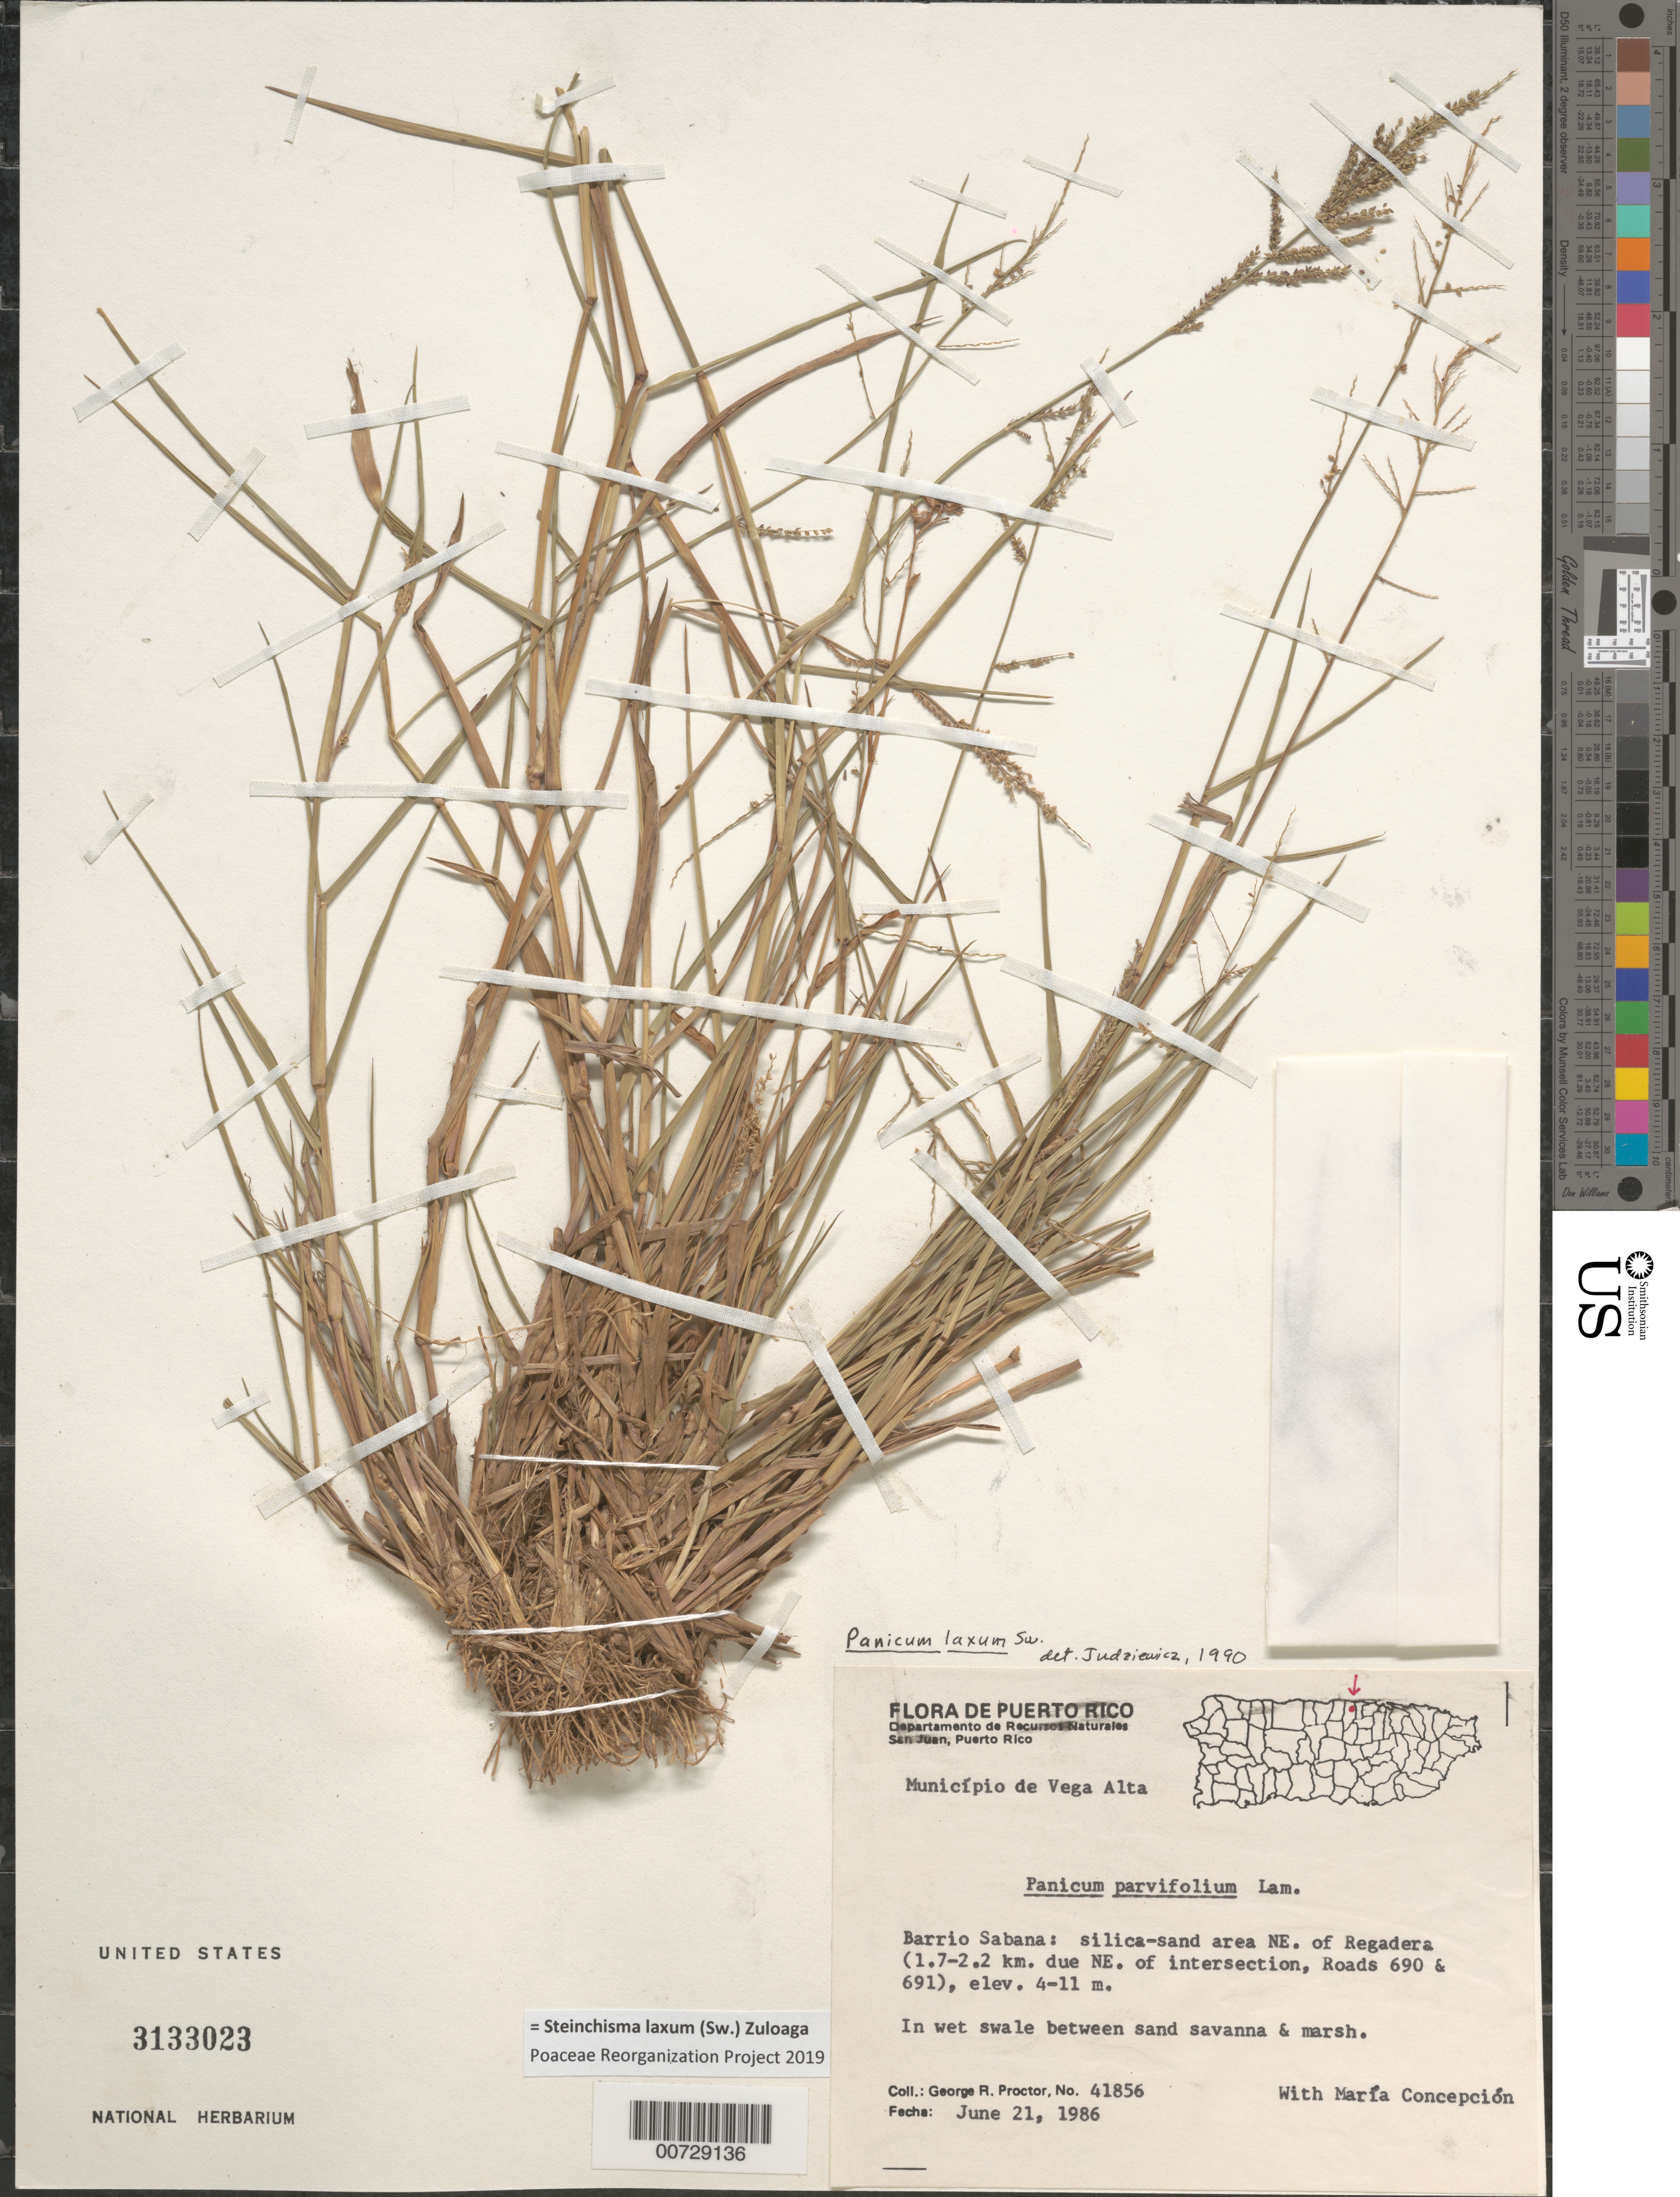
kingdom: Plantae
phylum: Tracheophyta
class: Liliopsida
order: Poales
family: Poaceae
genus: Steinchisma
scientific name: Steinchisma laxum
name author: (Sw.) Zuloaga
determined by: Judziewicz, E. J.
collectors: G. R. Proctor & M. Concepción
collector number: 41856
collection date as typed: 21 Jun 1986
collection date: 1986-06-21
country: Puerto Rico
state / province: Vega Alta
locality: Mun. Vega Alta, Barrio Sabana: silica-sand area NE of Regadera (1.7-2.2 km due NE of intersection, Roads 690 & 691)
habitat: In wet swale btw sand savanna & marsh; silica-sand area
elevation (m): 4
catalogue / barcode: US 3133023